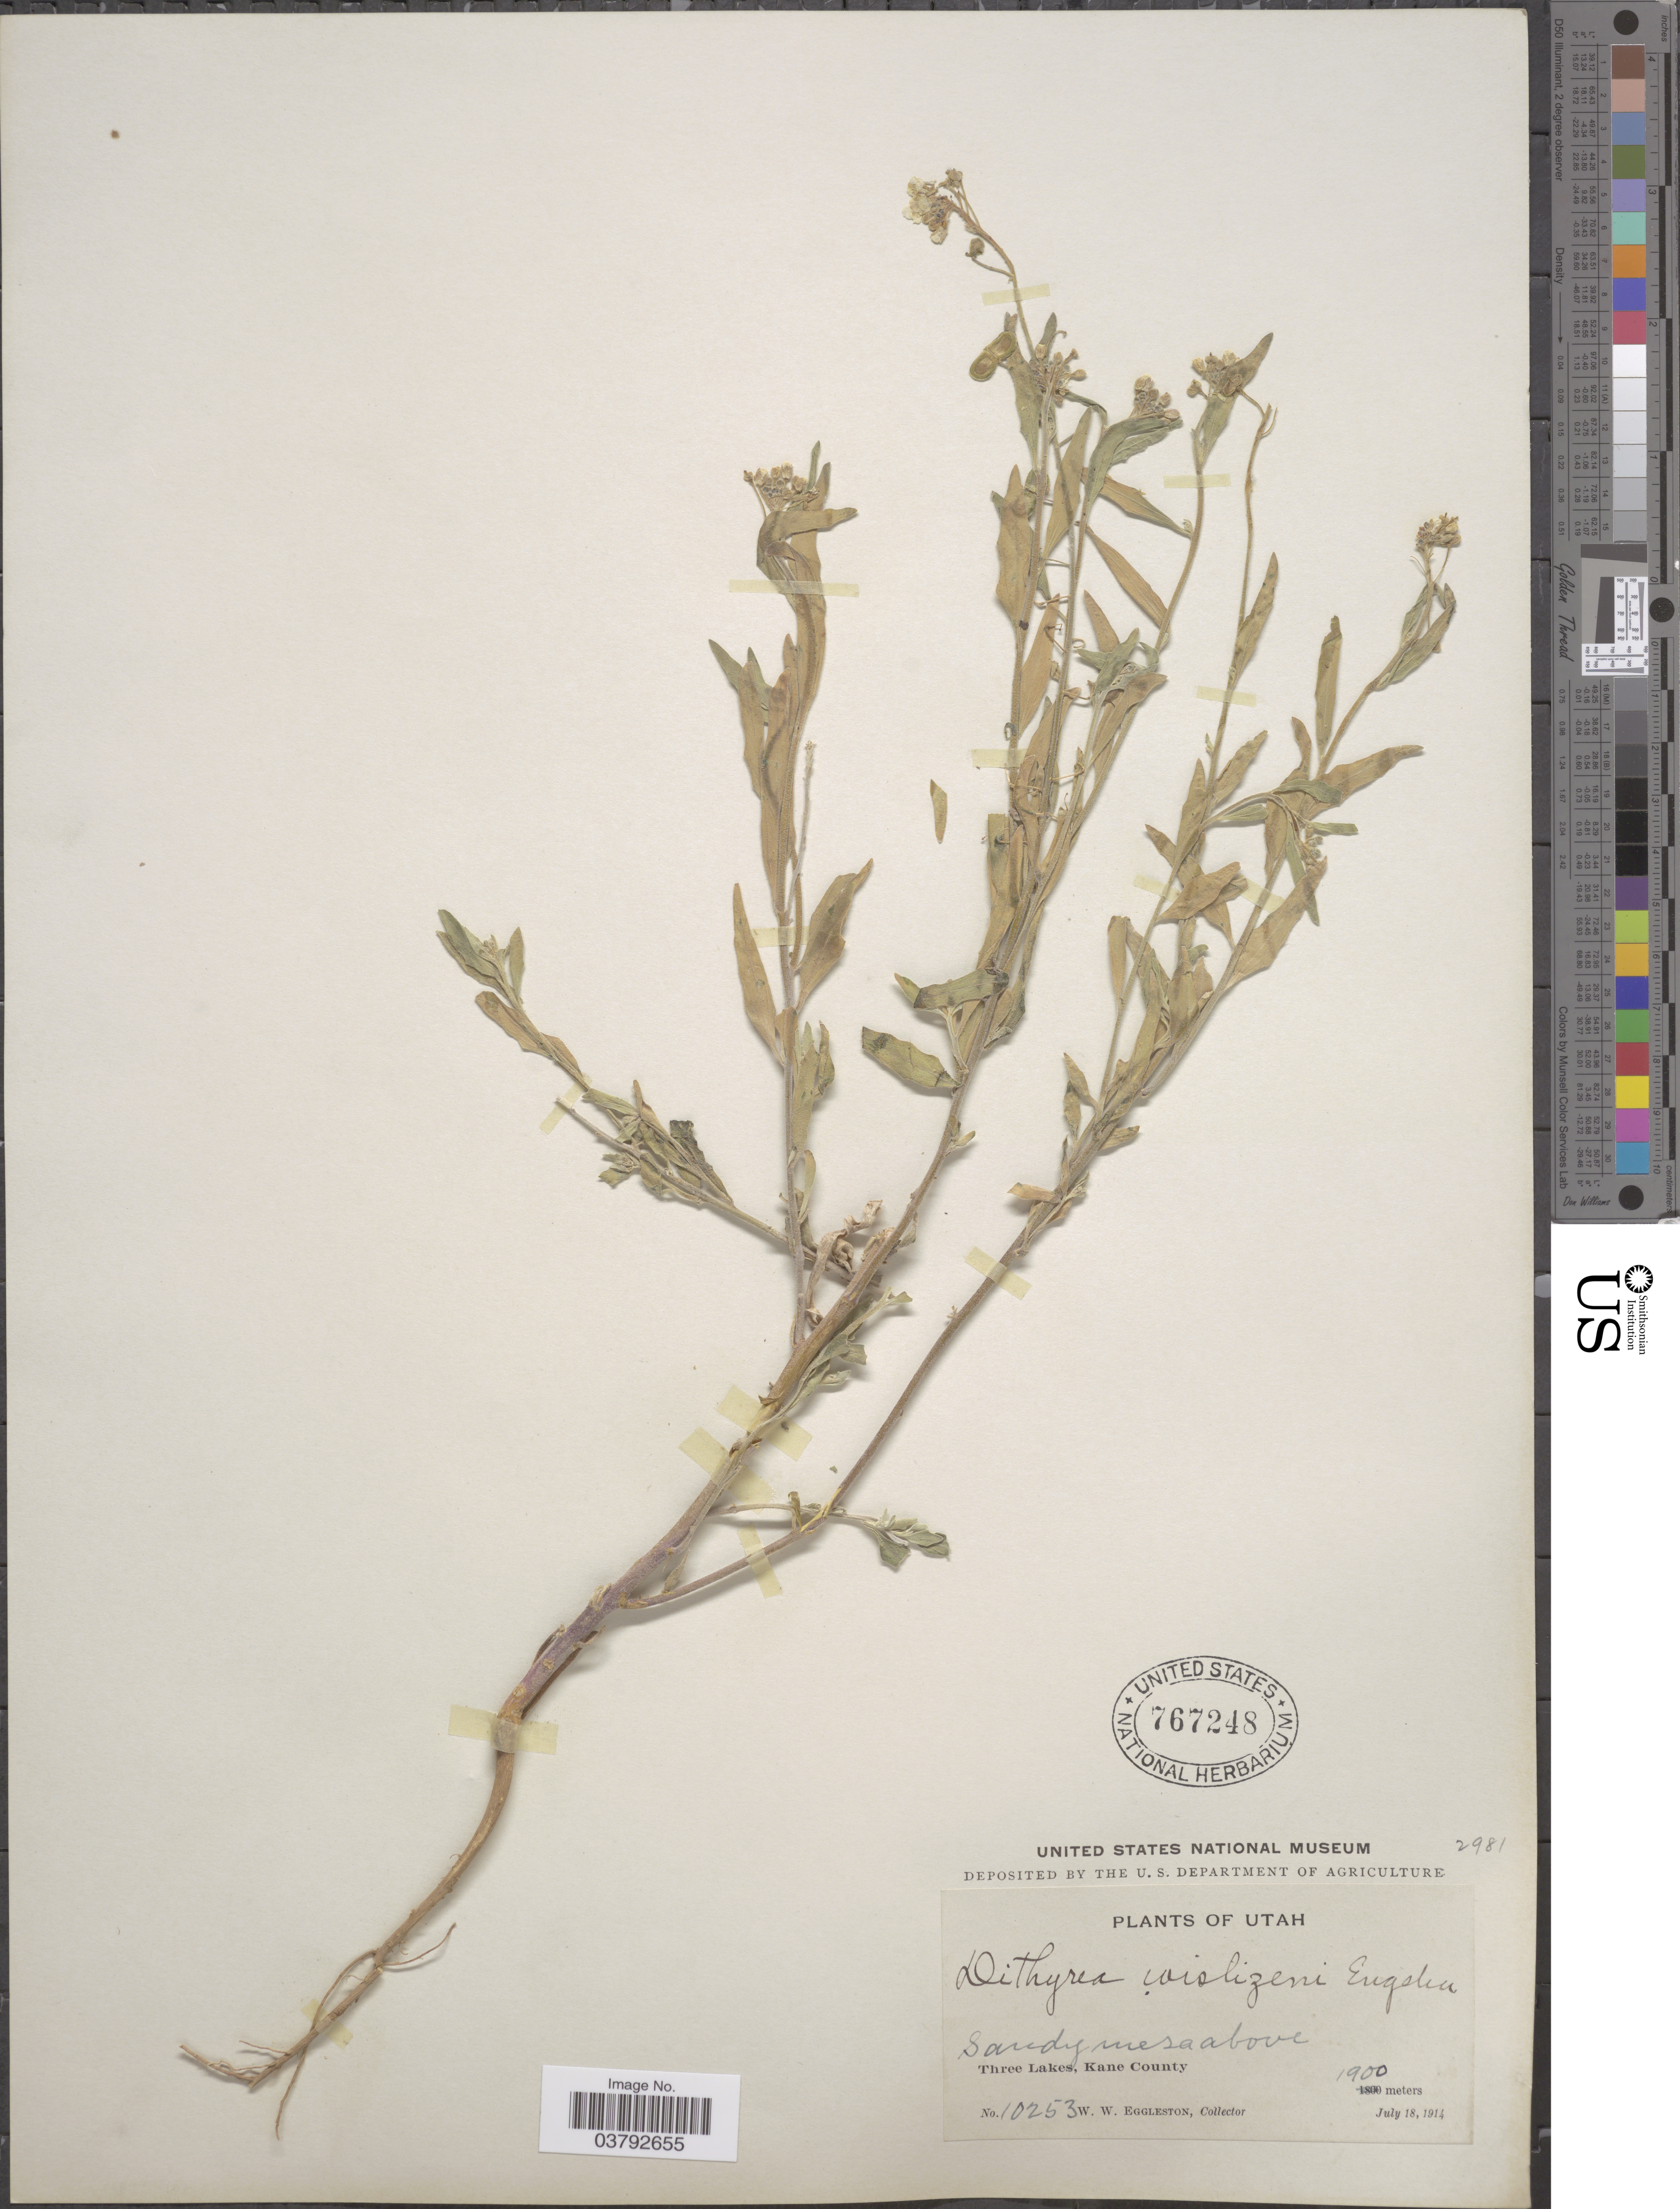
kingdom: Plantae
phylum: Tracheophyta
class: Magnoliopsida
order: Brassicales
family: Brassicaceae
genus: Dithyrea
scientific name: Dithyrea wislizeni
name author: Engelm.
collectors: W. W. Eggleston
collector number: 10253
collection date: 1914-07-18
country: United States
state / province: Utah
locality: Sandy mesa above Three Lakes, Kane County.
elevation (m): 1900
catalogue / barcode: US 767248